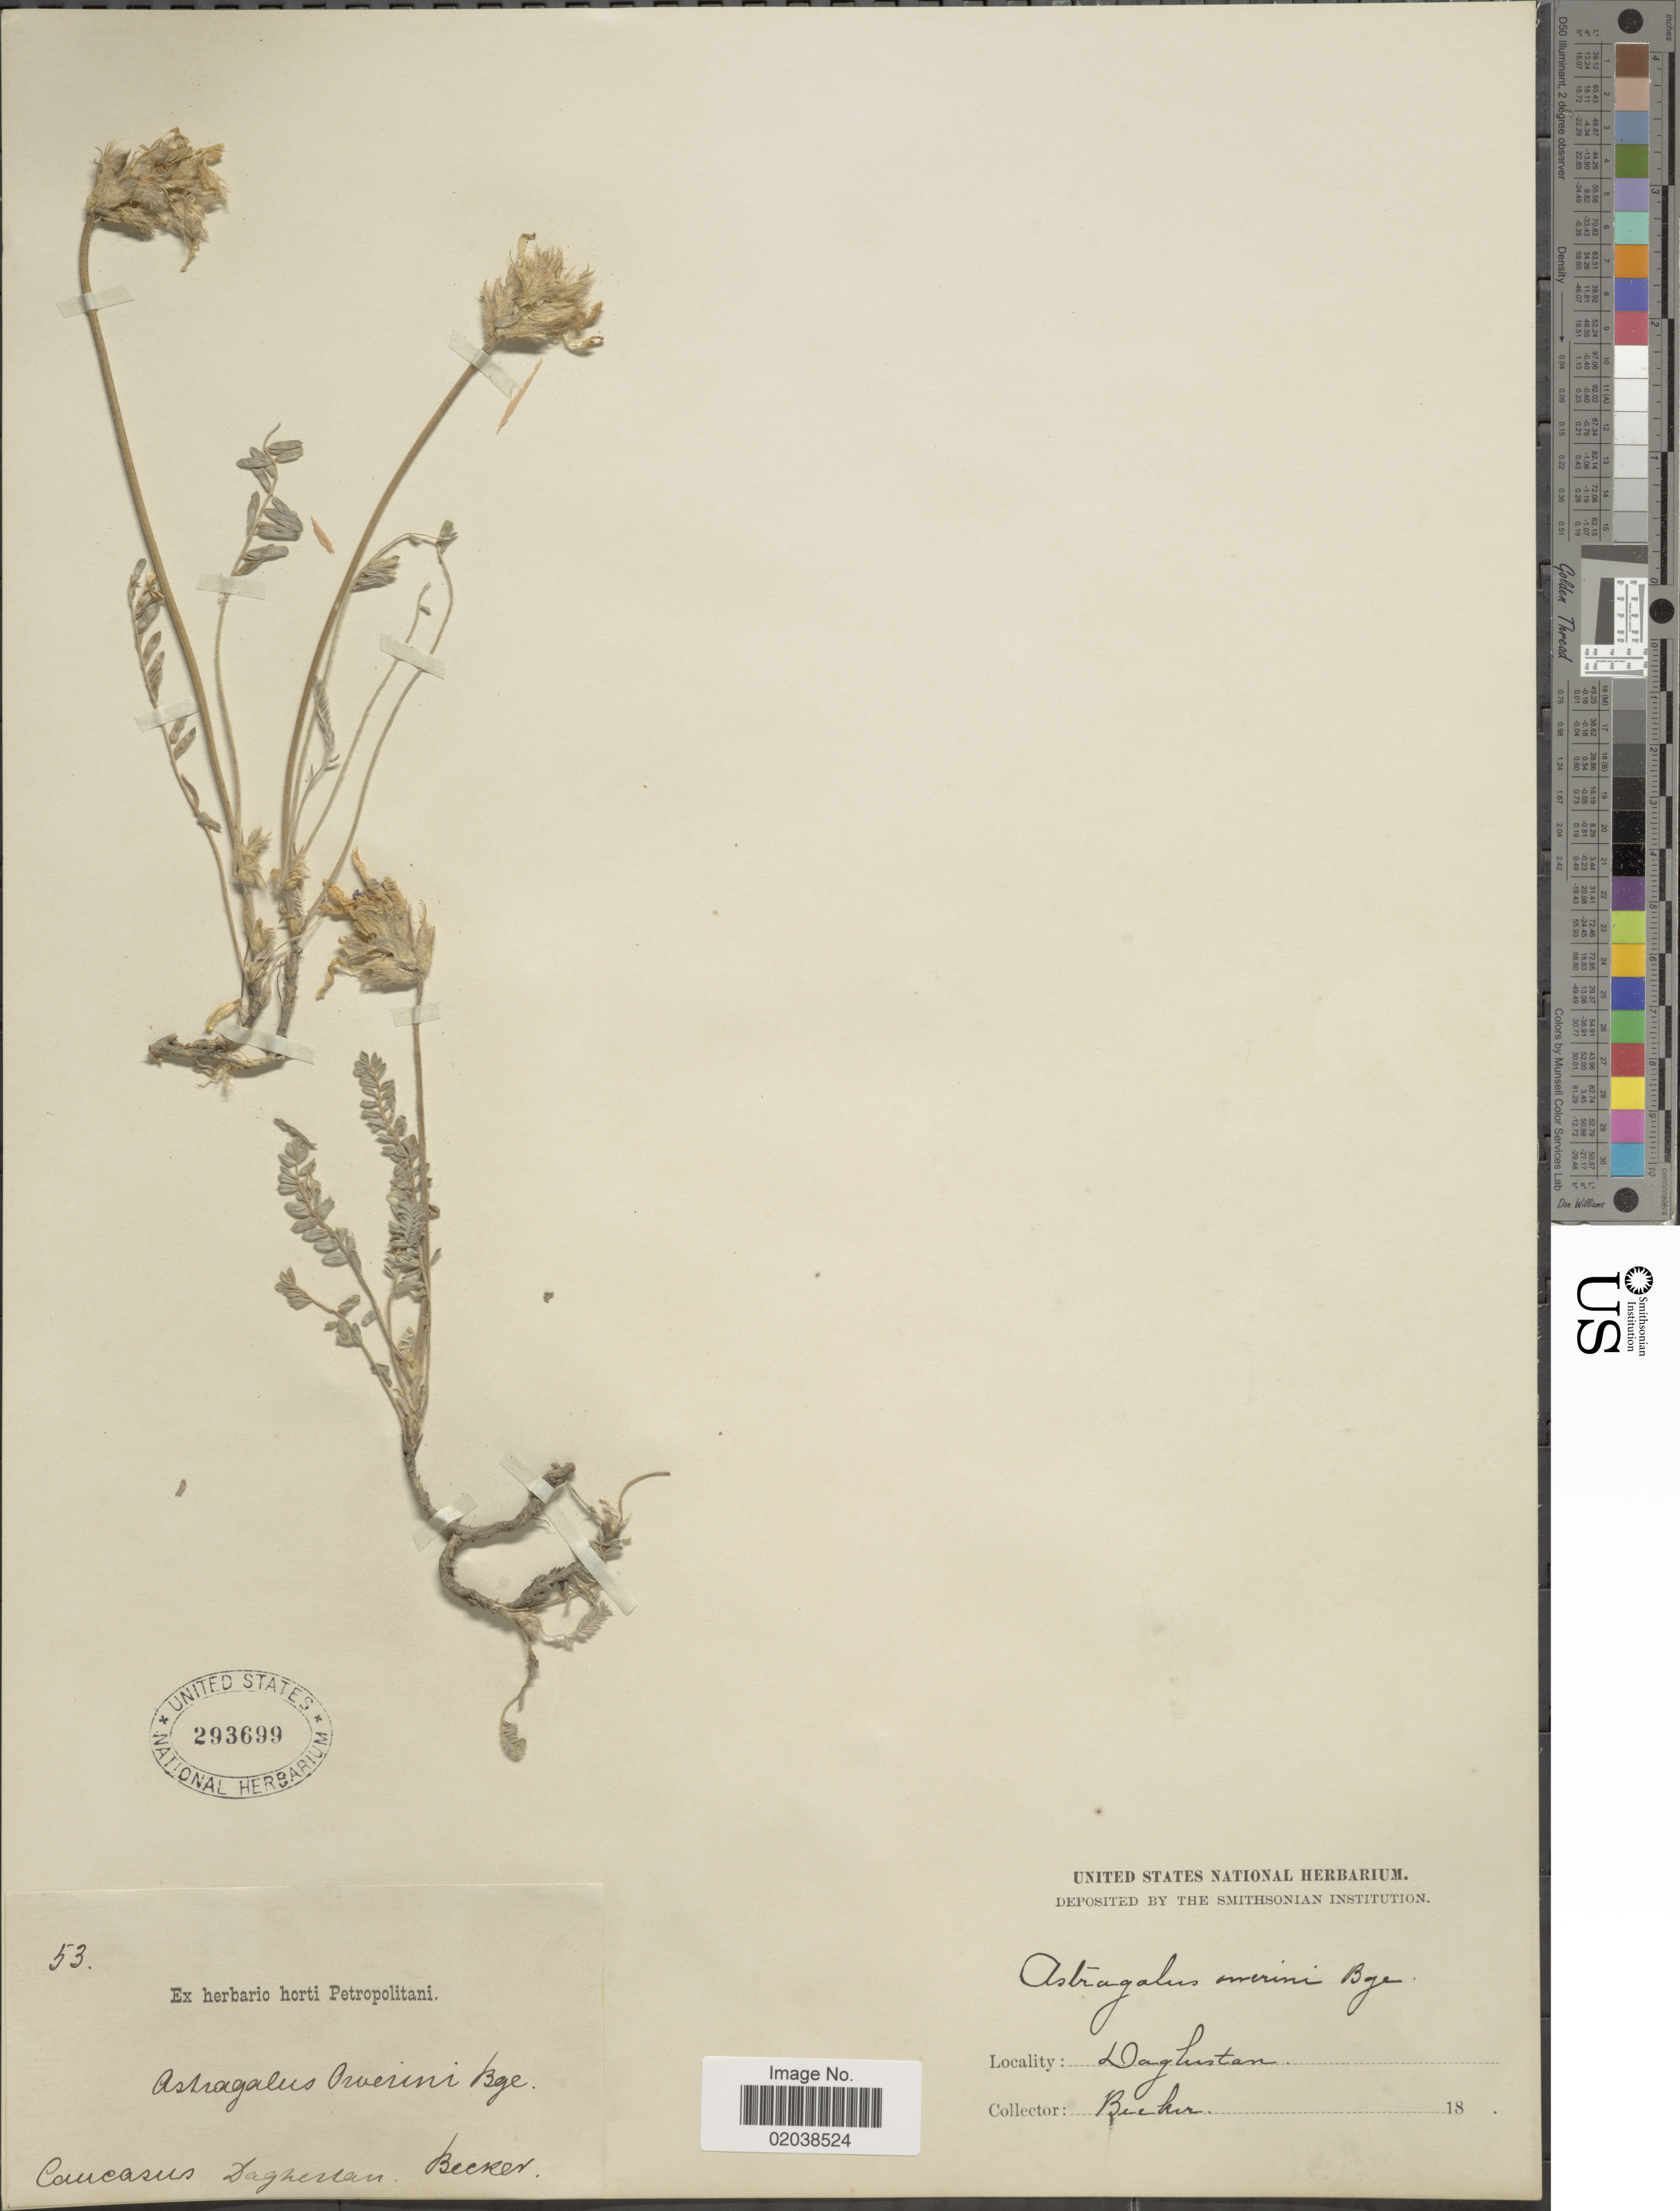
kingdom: Plantae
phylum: Tracheophyta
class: Magnoliopsida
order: Fabales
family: Fabaceae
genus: Astragalus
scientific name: Astragalus owerini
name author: Bunge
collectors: -. Becker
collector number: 53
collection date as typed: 18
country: Russian Federation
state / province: Dagestan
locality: Caucasus. Daghestan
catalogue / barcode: US 293699